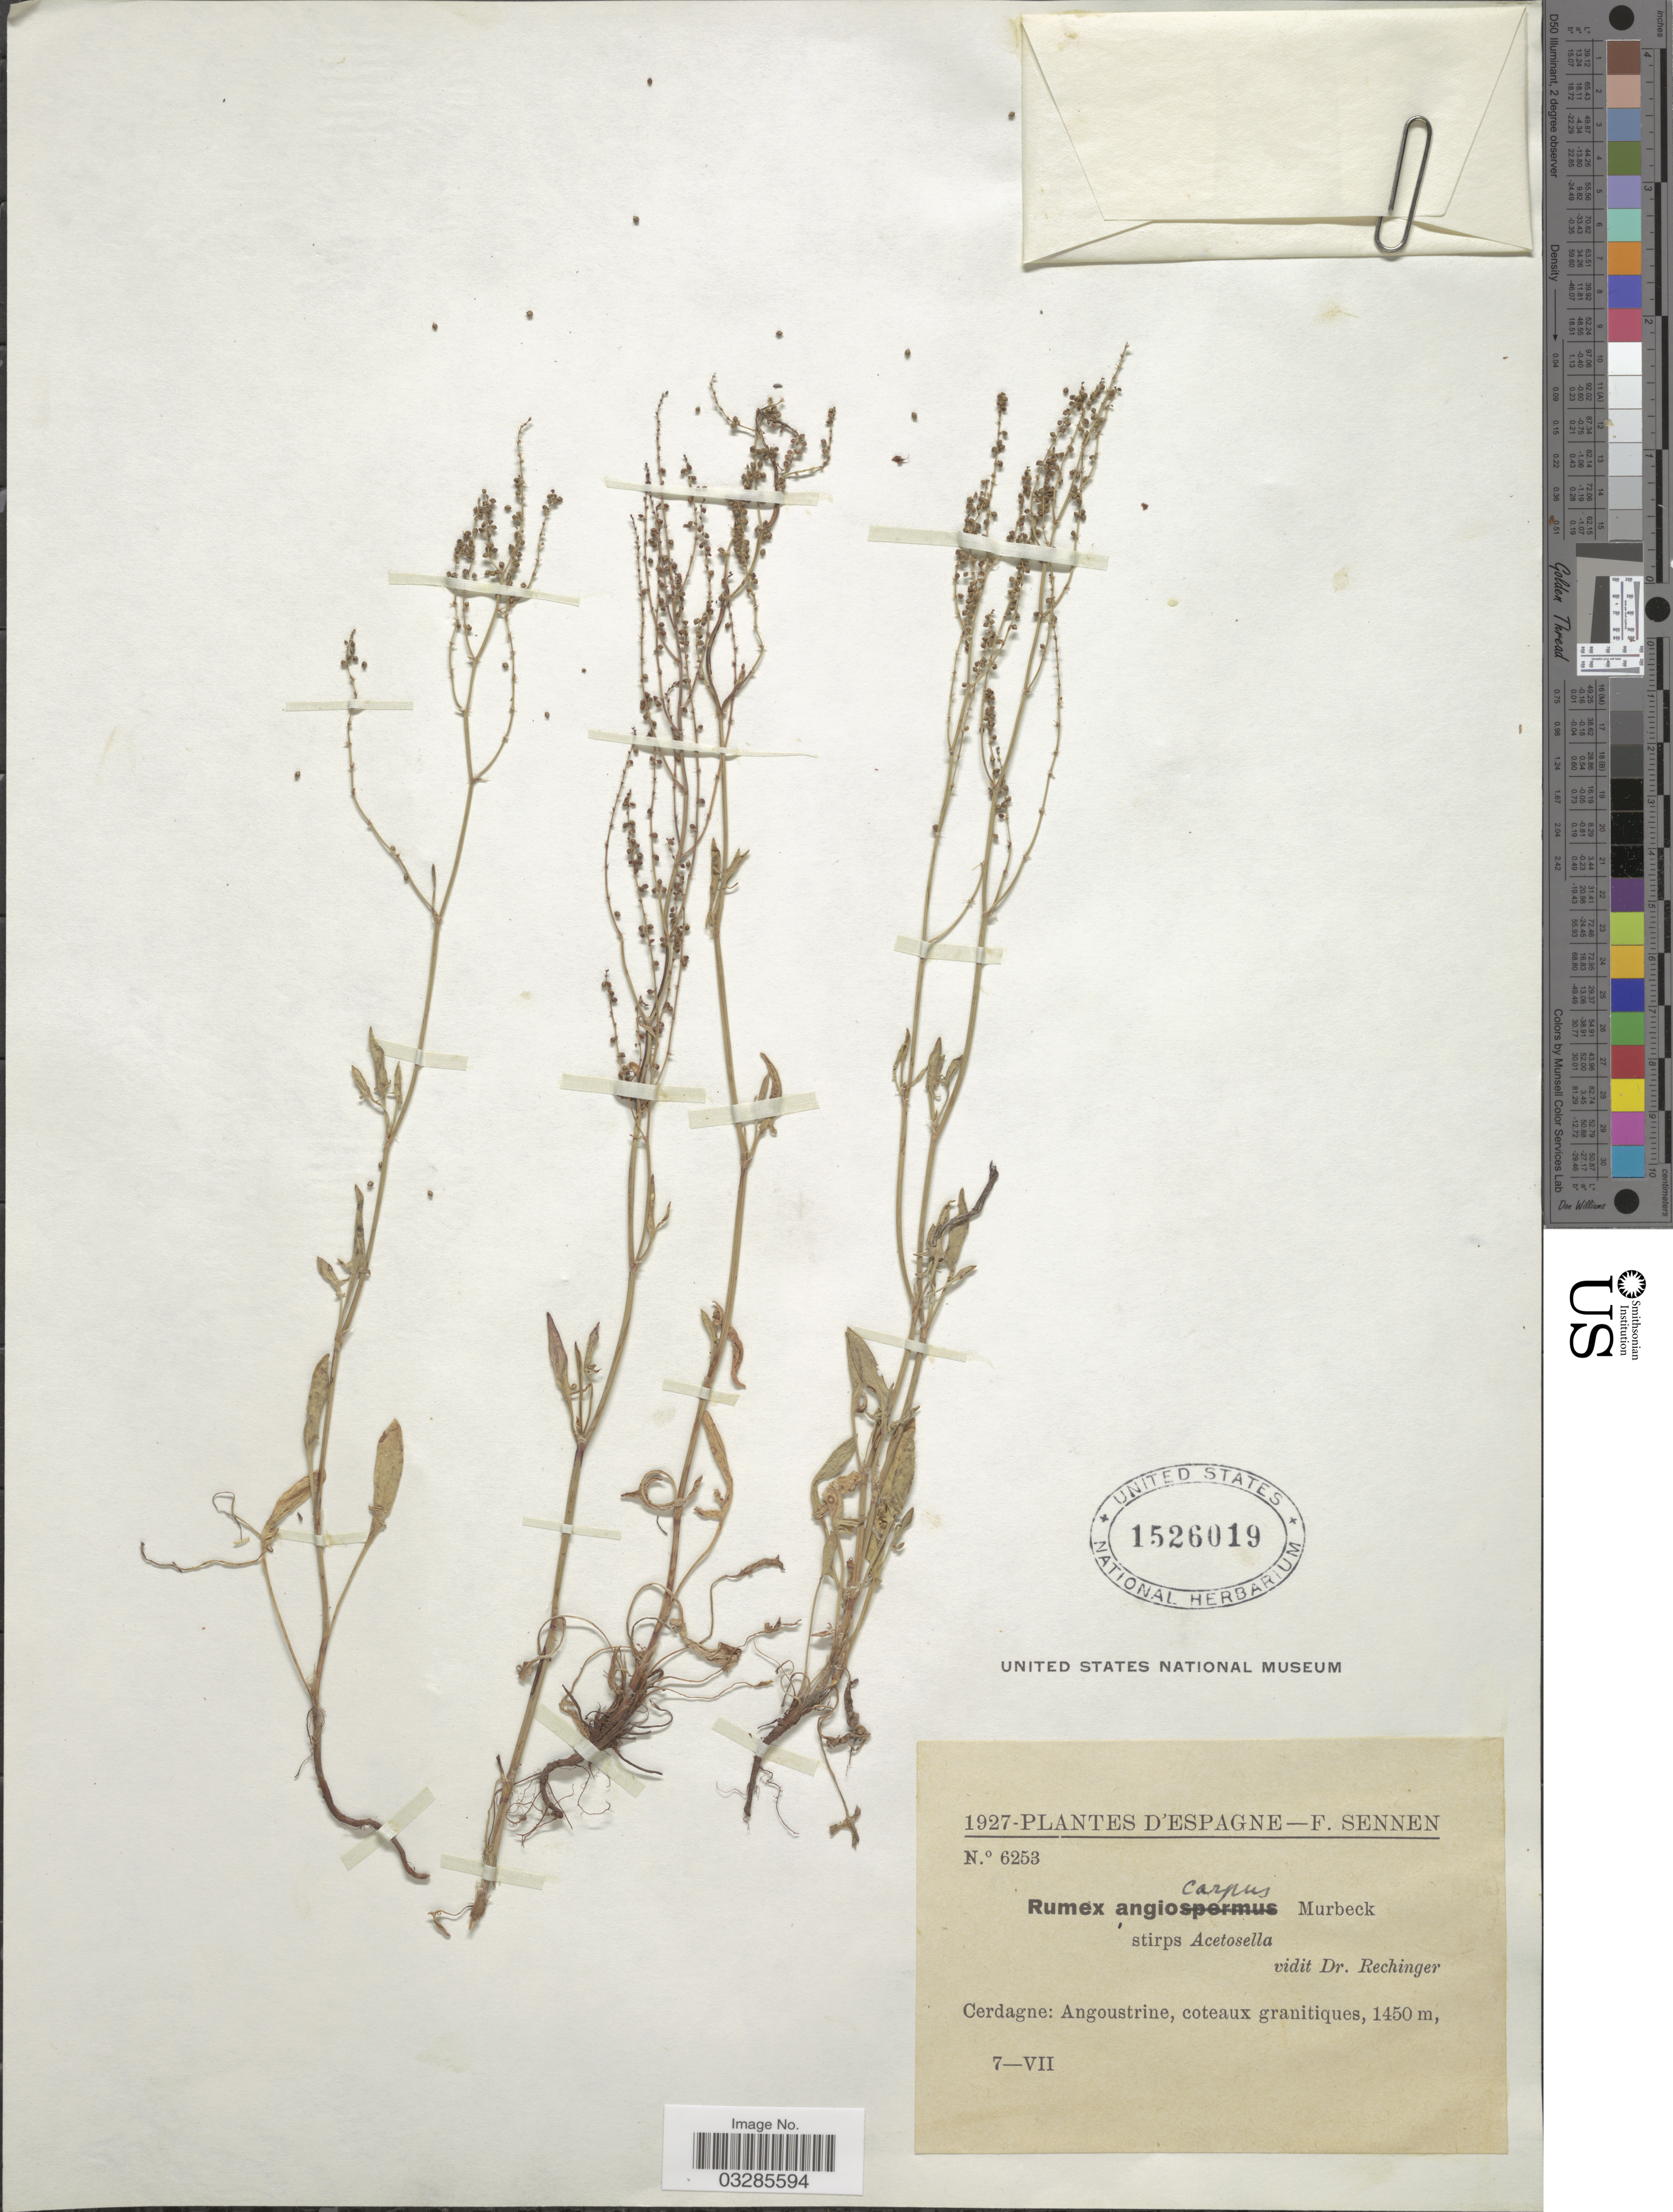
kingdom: Plantae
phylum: Tracheophyta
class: Magnoliopsida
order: Caryophyllales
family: Polygonaceae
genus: Rumex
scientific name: Rumex angiocarpus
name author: Murb.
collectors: E. Sennen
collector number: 6253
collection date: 1927-07-07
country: Spain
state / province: Islas Baleares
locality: Espagne. Cerdagne: Angoustrine.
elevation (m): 1450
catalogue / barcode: US 1526019